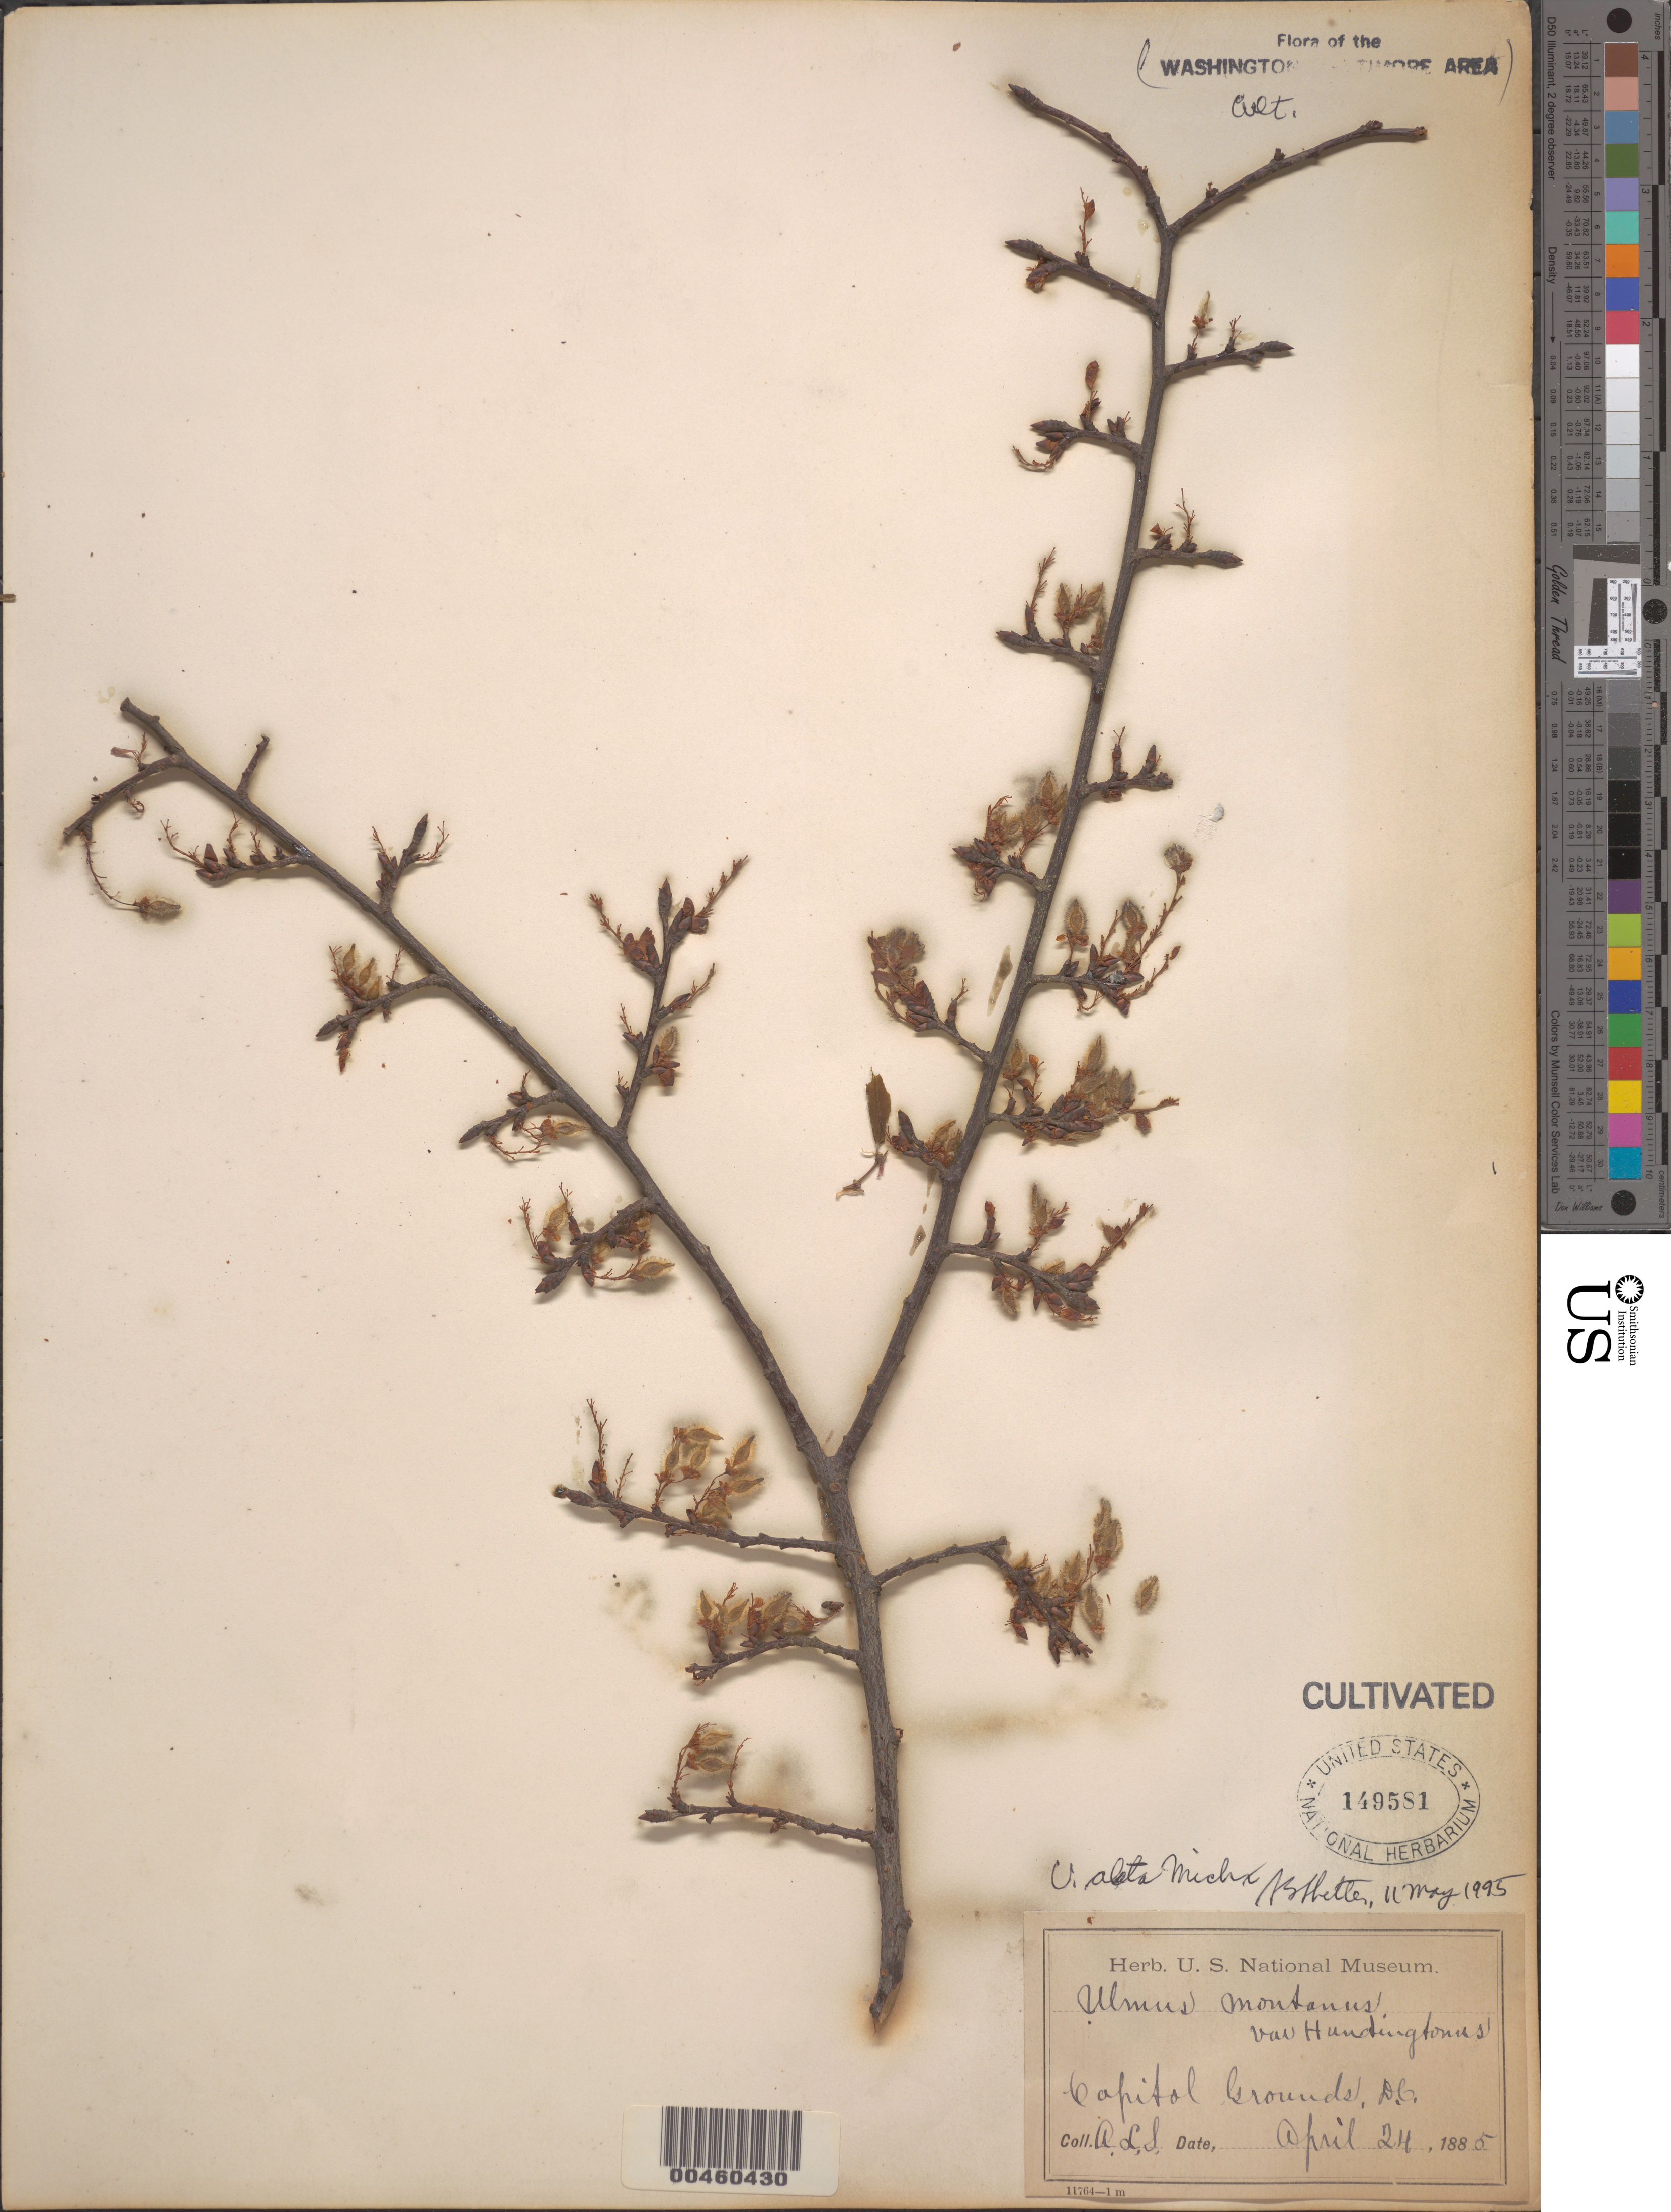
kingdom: Plantae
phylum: Tracheophyta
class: Magnoliopsida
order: Rosales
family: Ulmaceae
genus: Ulmus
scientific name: Ulmus alata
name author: Michx.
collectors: A. L. Schott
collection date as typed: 24 Apr 1885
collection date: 1885-04-24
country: United States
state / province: District of Columbia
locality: Capitol grounds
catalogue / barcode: US 149581